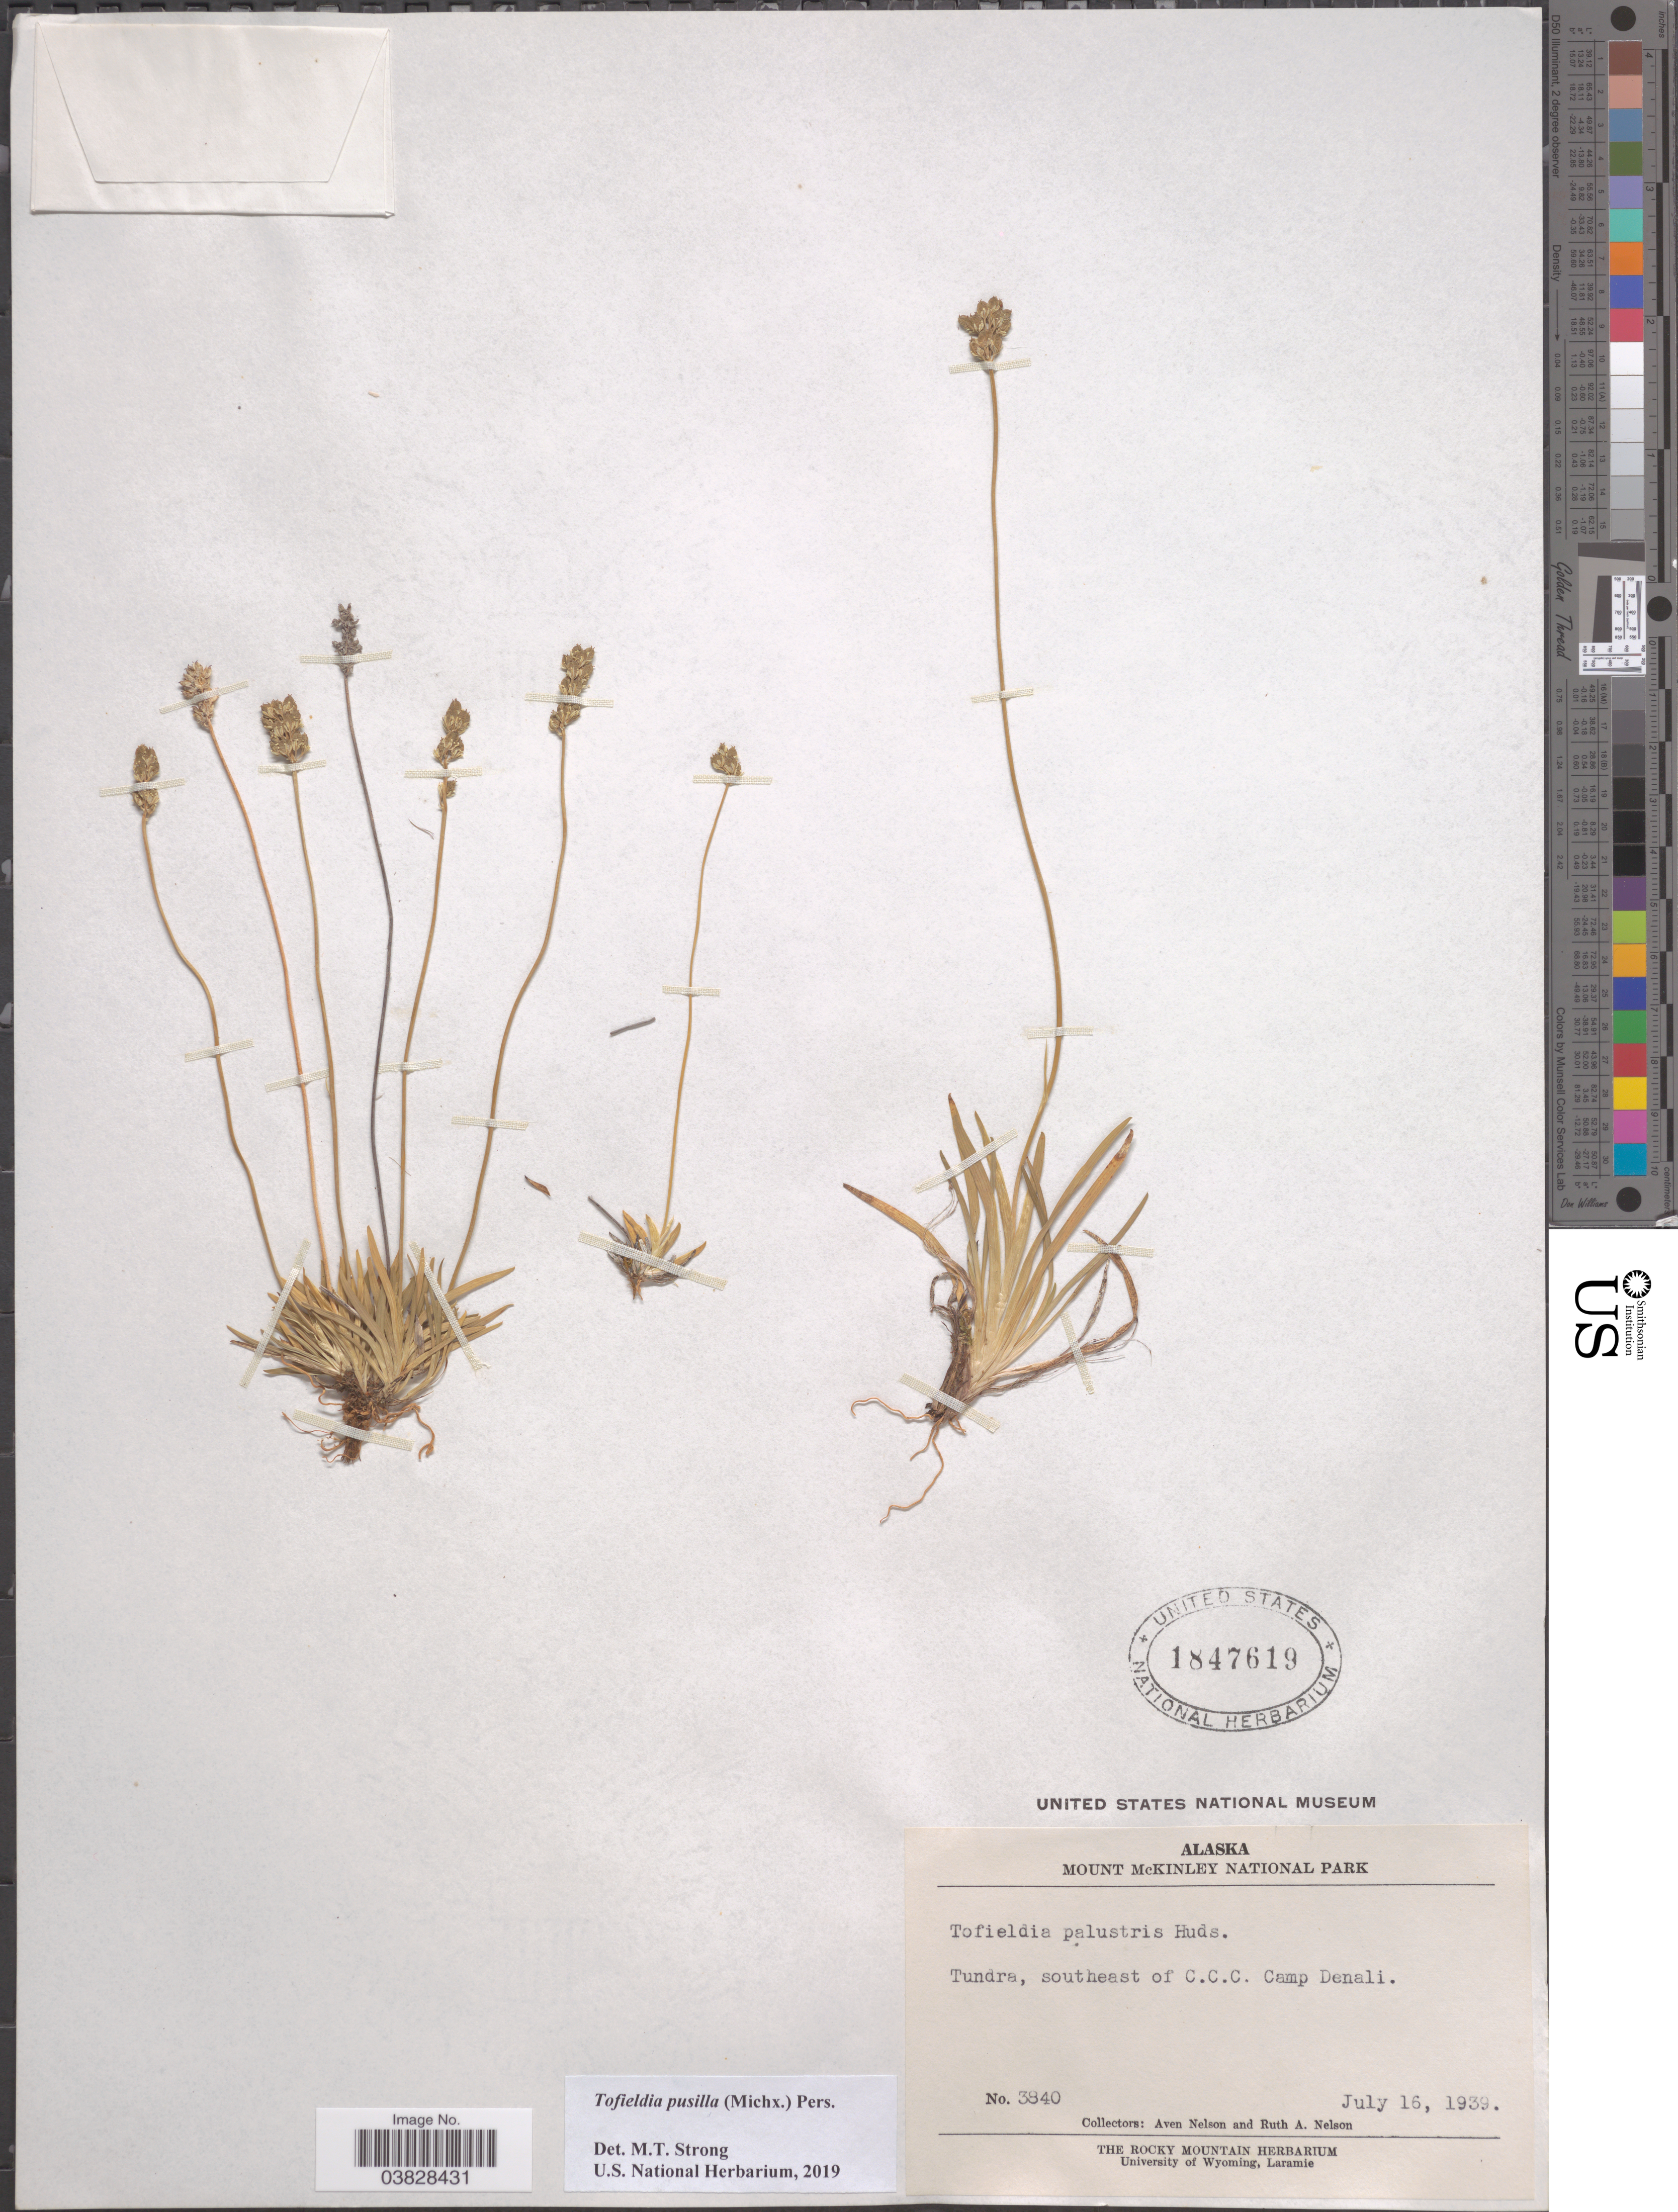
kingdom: Plantae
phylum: Tracheophyta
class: Liliopsida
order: Alismatales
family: Tofieldiaceae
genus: Tofieldia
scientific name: Tofieldia pusilla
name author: (Michx.) Pers.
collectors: A. Nelson & R. A. Nelson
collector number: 3840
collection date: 1939-07-16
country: United States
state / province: Alaska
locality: Mount McKinley National Park. Tundra, southeast of C.C.C. Camp Denali.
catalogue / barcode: US 1847619